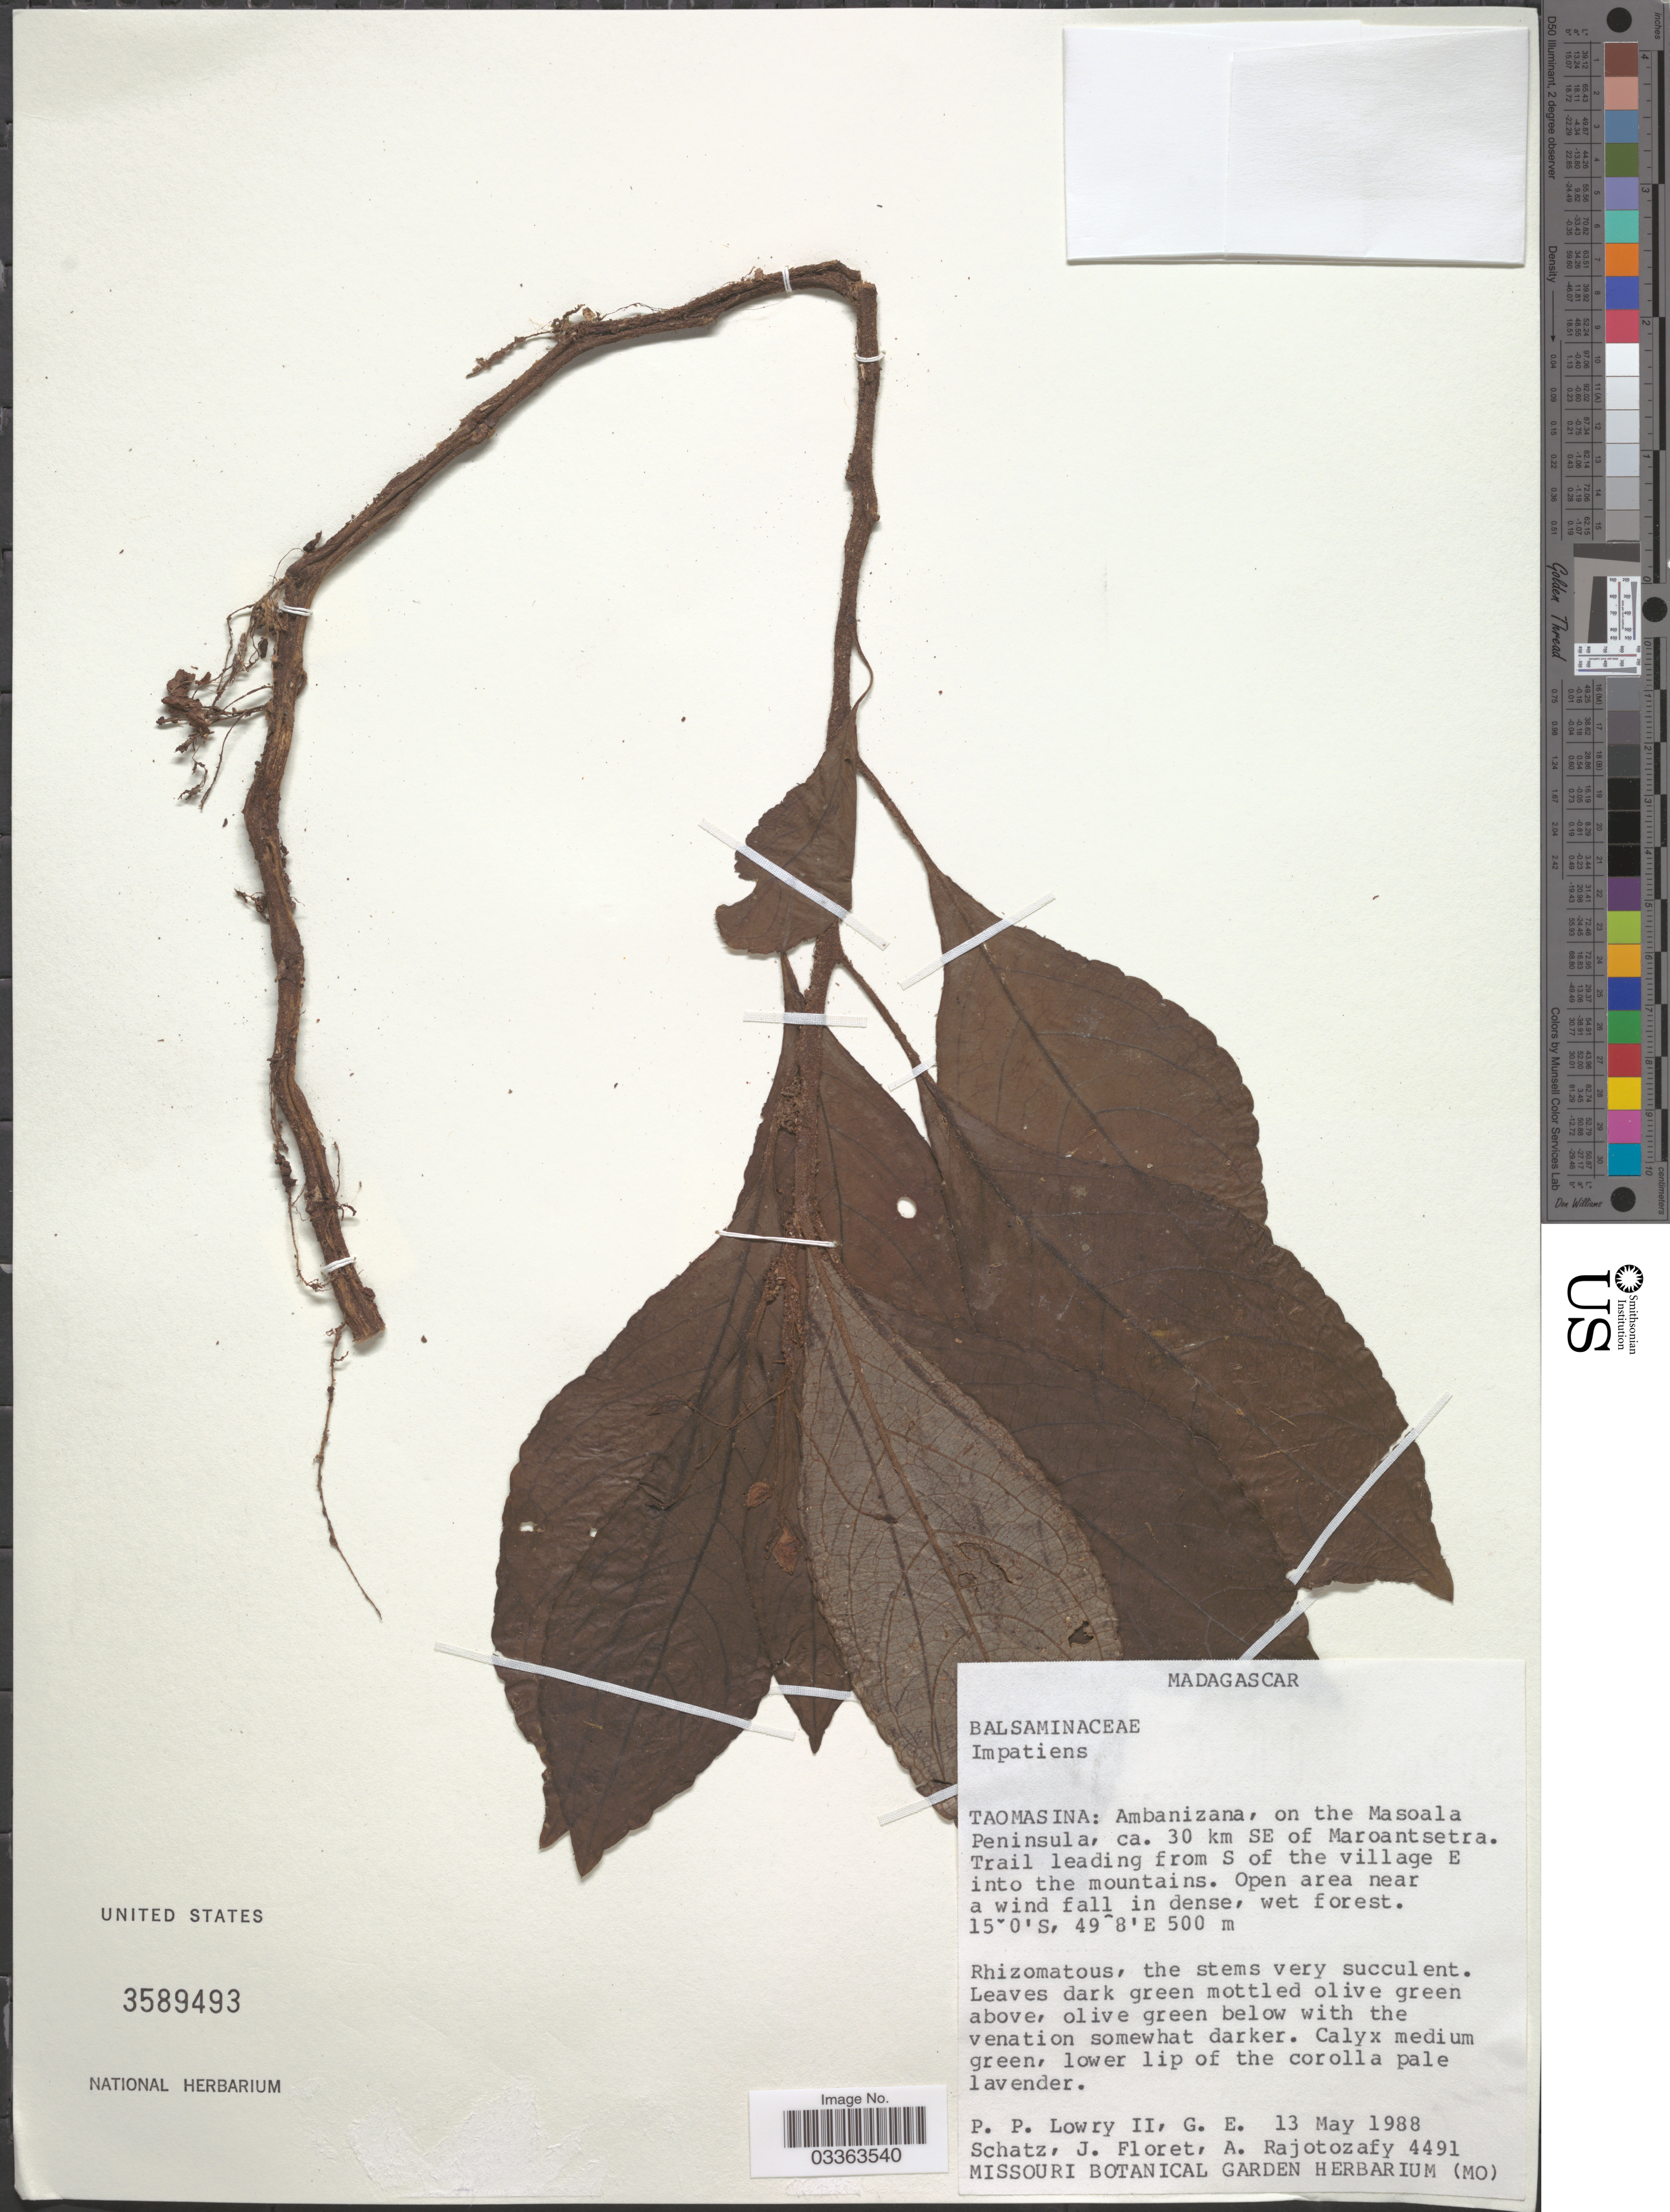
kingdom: Plantae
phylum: Tracheophyta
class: Magnoliopsida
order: Ericales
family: Balsaminaceae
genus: Impatiens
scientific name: Impatiens sp.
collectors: P. P. Lowry, G. Schatz, J. Floret & A. Rajotozafy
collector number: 4491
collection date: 1988-05-13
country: Madagascar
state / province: Sofia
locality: Ambanizana, on the Masoala Peninsula, ca. 30 km SE of Maroantsetra. Trail leading from S of the village E into the mountains.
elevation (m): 500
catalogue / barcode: US 3589493